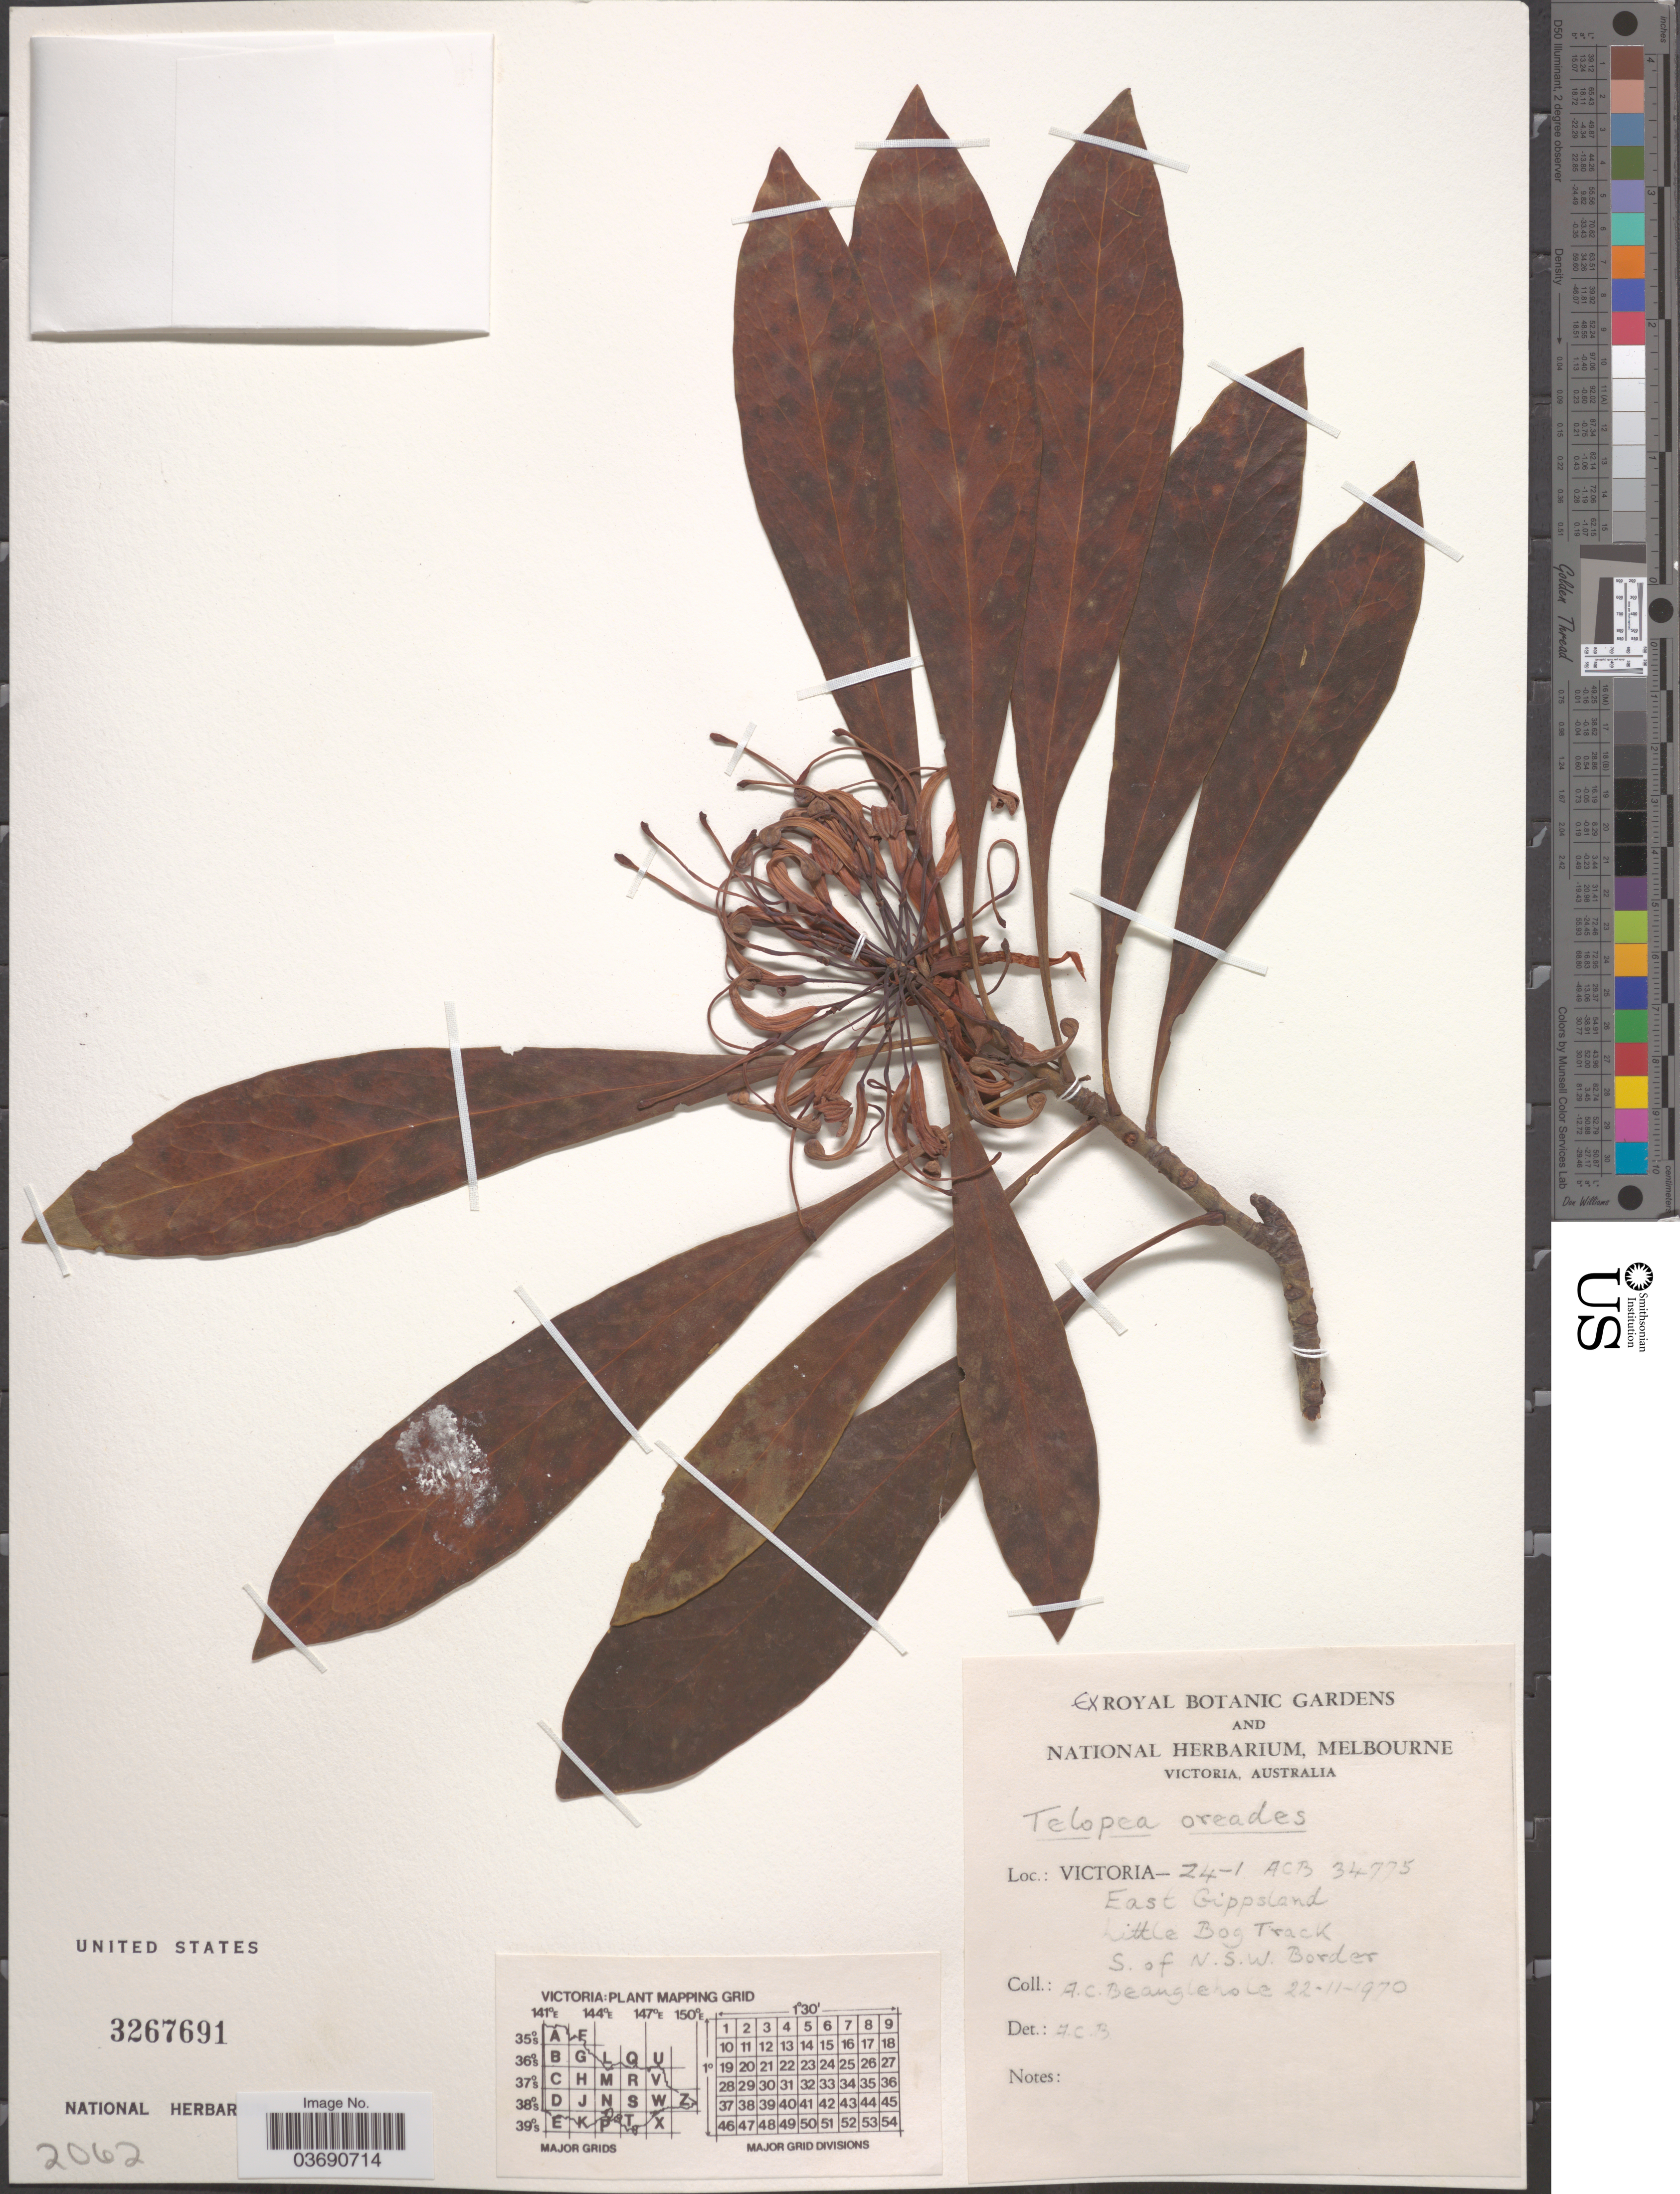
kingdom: Plantae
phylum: Tracheophyta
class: Magnoliopsida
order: Proteales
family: Proteaceae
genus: Telopea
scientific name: Telopea oreades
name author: F. Muell.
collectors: A. Beauglehole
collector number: ACB34775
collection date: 1970-11-22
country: Australia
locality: Victoria- 24-1. East Gippsland. Little Bog Track. S. of N.S.W. Border.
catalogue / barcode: US 3267691